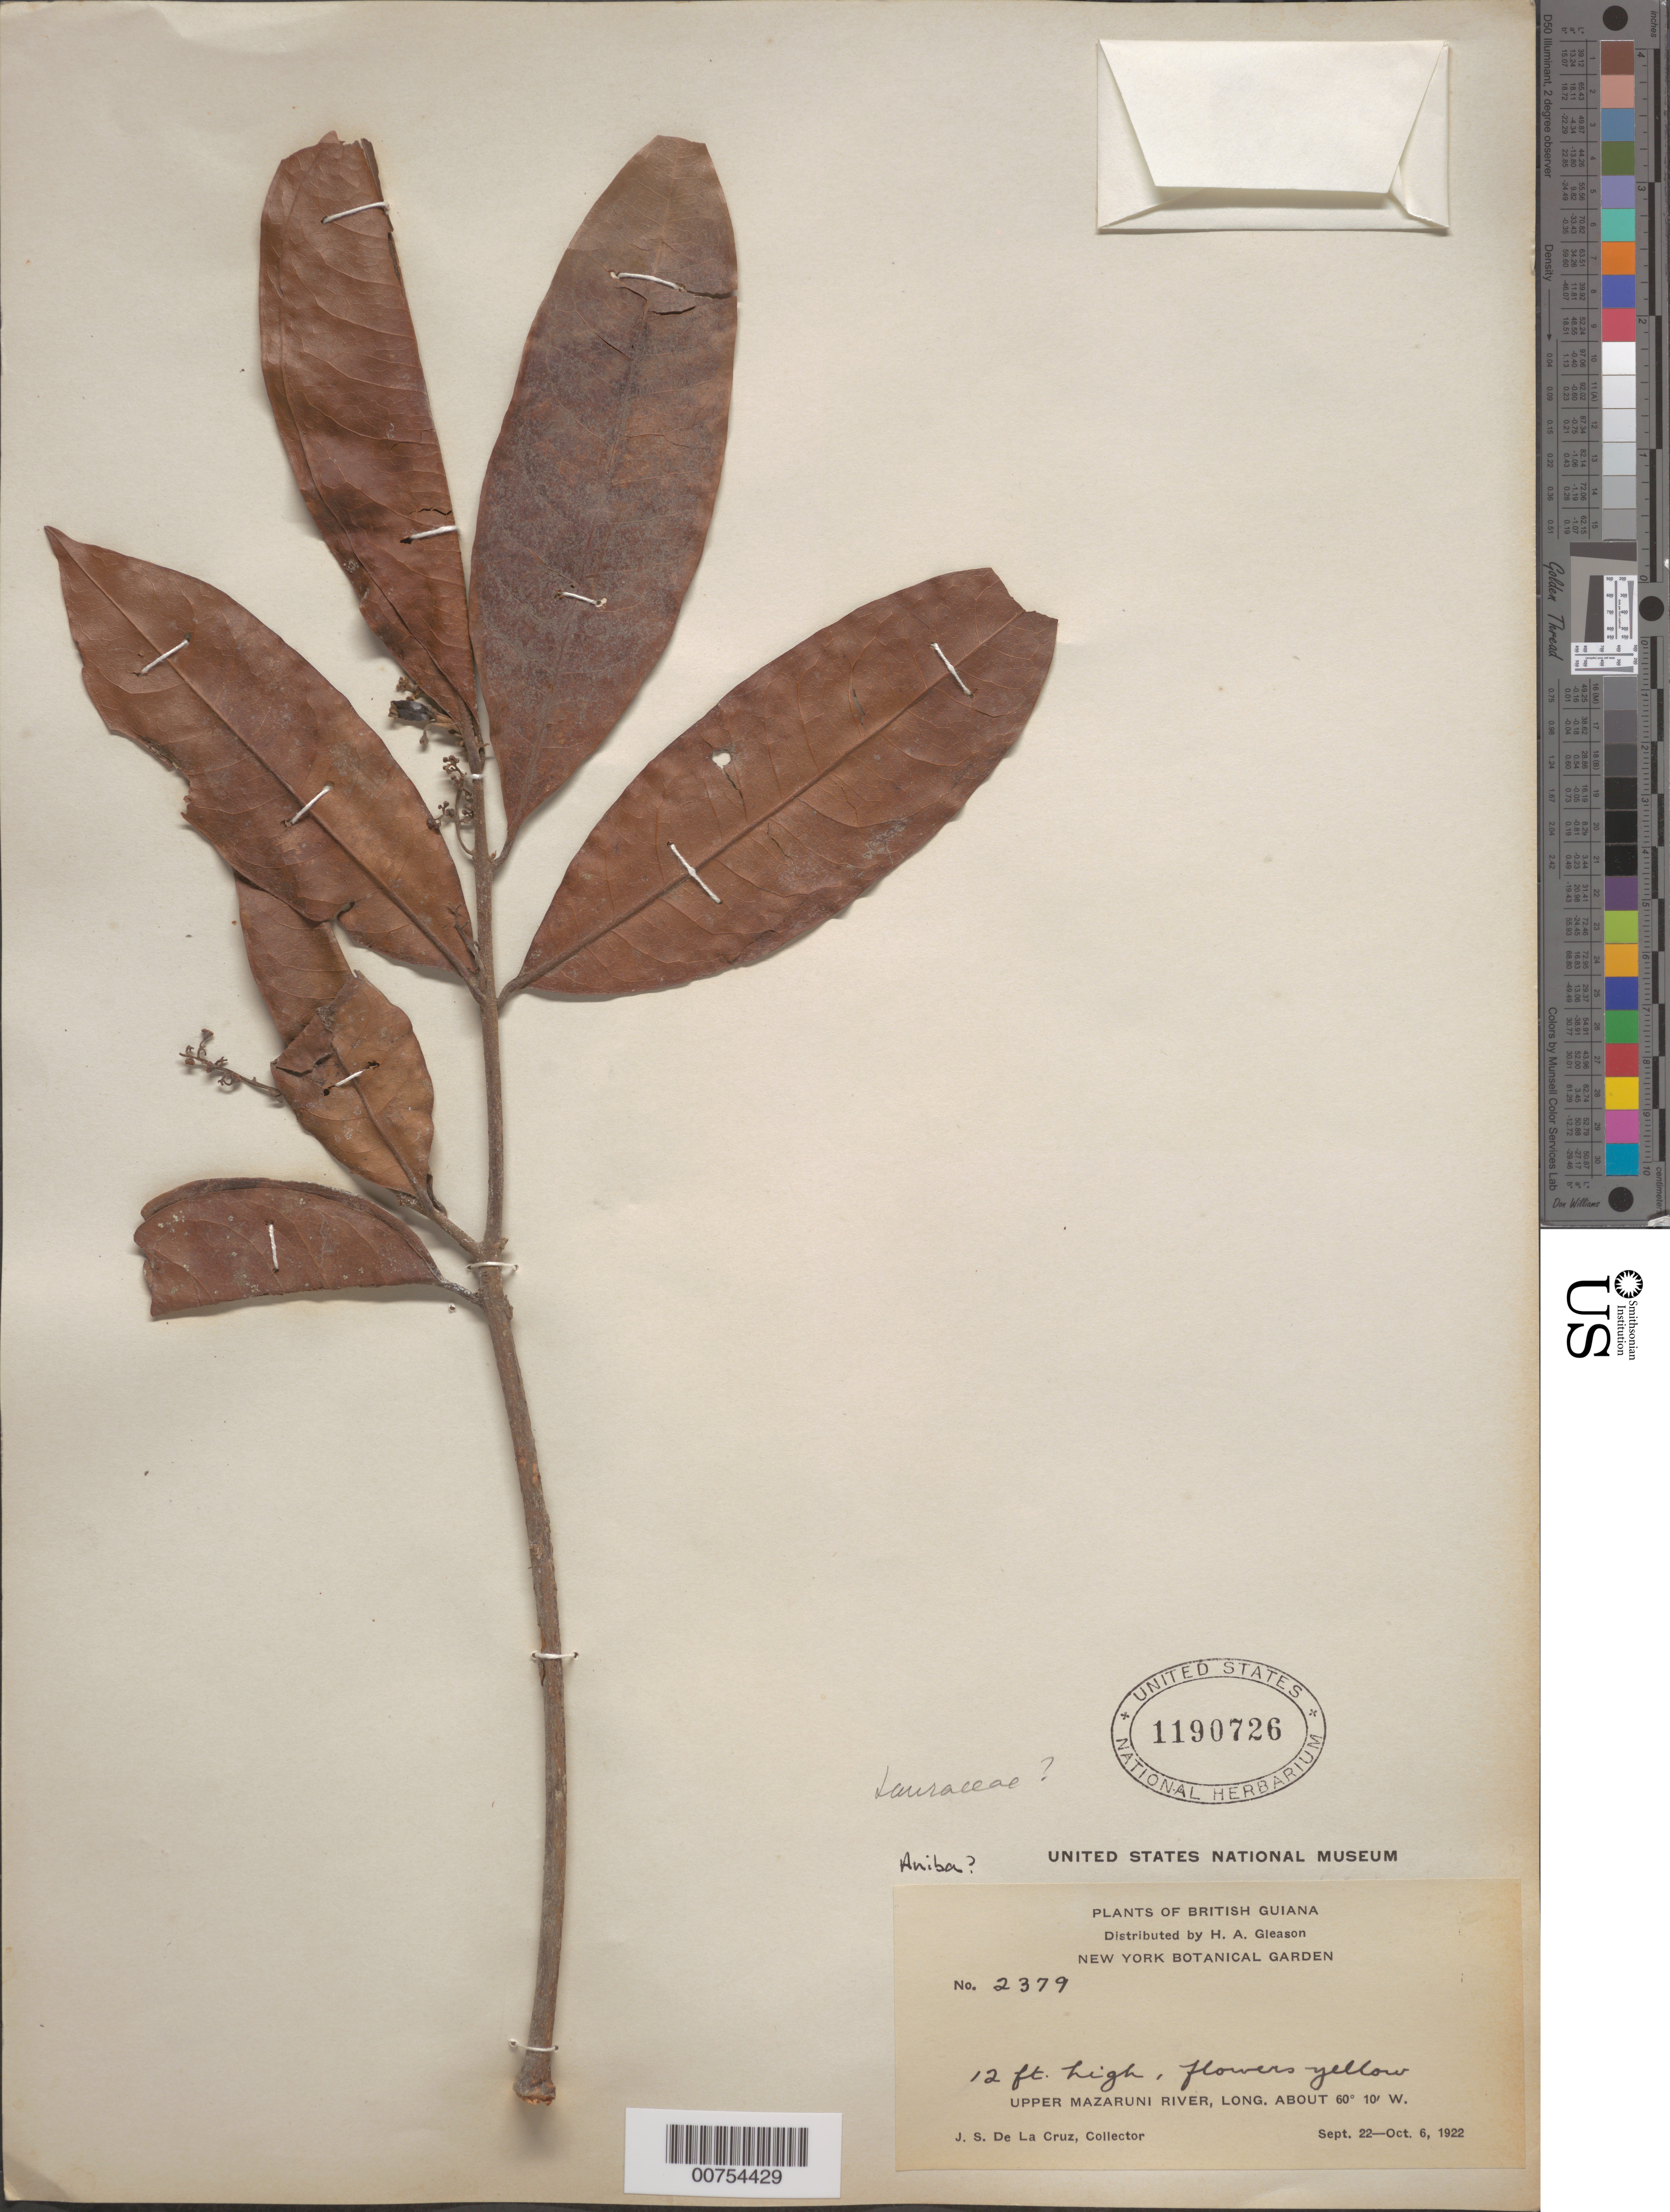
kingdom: Plantae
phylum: Tracheophyta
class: Magnoliopsida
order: Laurales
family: Lauraceae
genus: Aniba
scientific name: Aniba sp.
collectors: J. S. de la Cruz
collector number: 2379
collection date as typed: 22-Sep-22 to 6-Oct-22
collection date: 1922-09-22/1922-10-06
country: Guyana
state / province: Cuyuni-Mazaruni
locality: Upper Mazaruni R.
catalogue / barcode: US 1190726